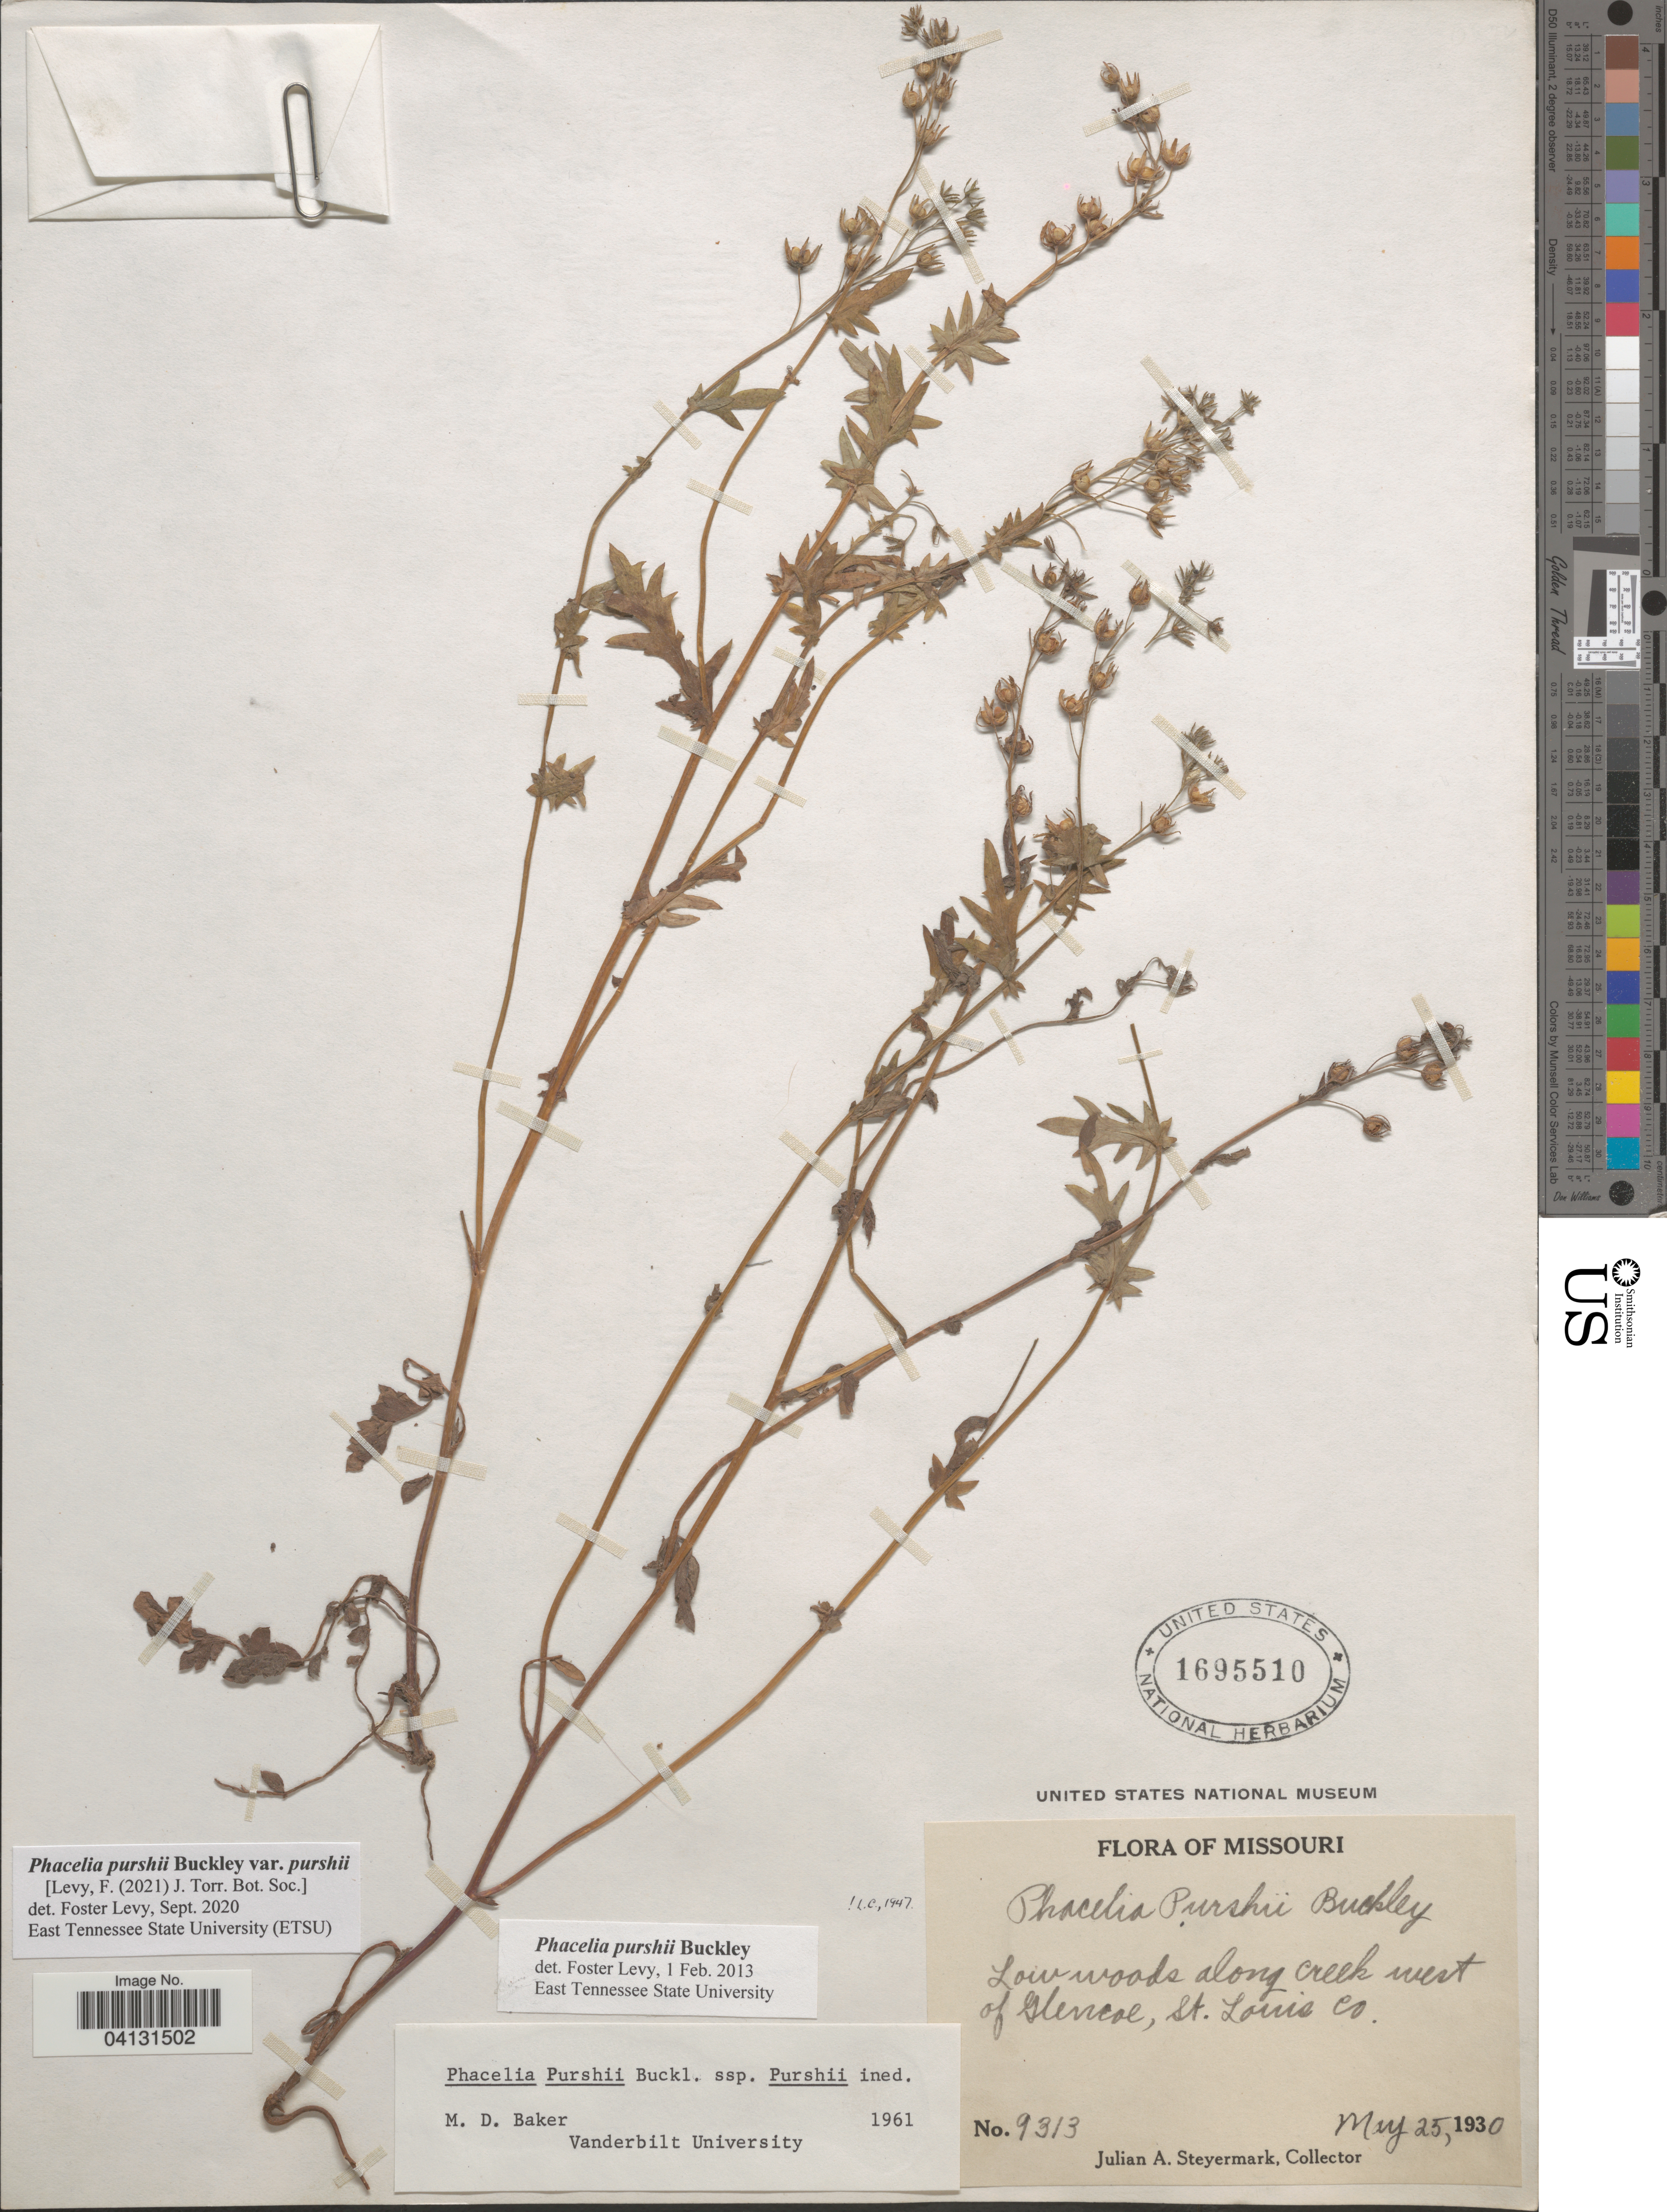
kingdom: Plantae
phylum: Tracheophyta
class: Magnoliopsida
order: Boraginales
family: Hydrophyllaceae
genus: Phacelia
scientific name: Phacelia purshii var. purshii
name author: Buckley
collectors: J. Steyermark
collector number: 9313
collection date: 1930-05-25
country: United States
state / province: Missouri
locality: Low woods along creek west of Gelncoe, St. Louis Co.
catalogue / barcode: US 1695510